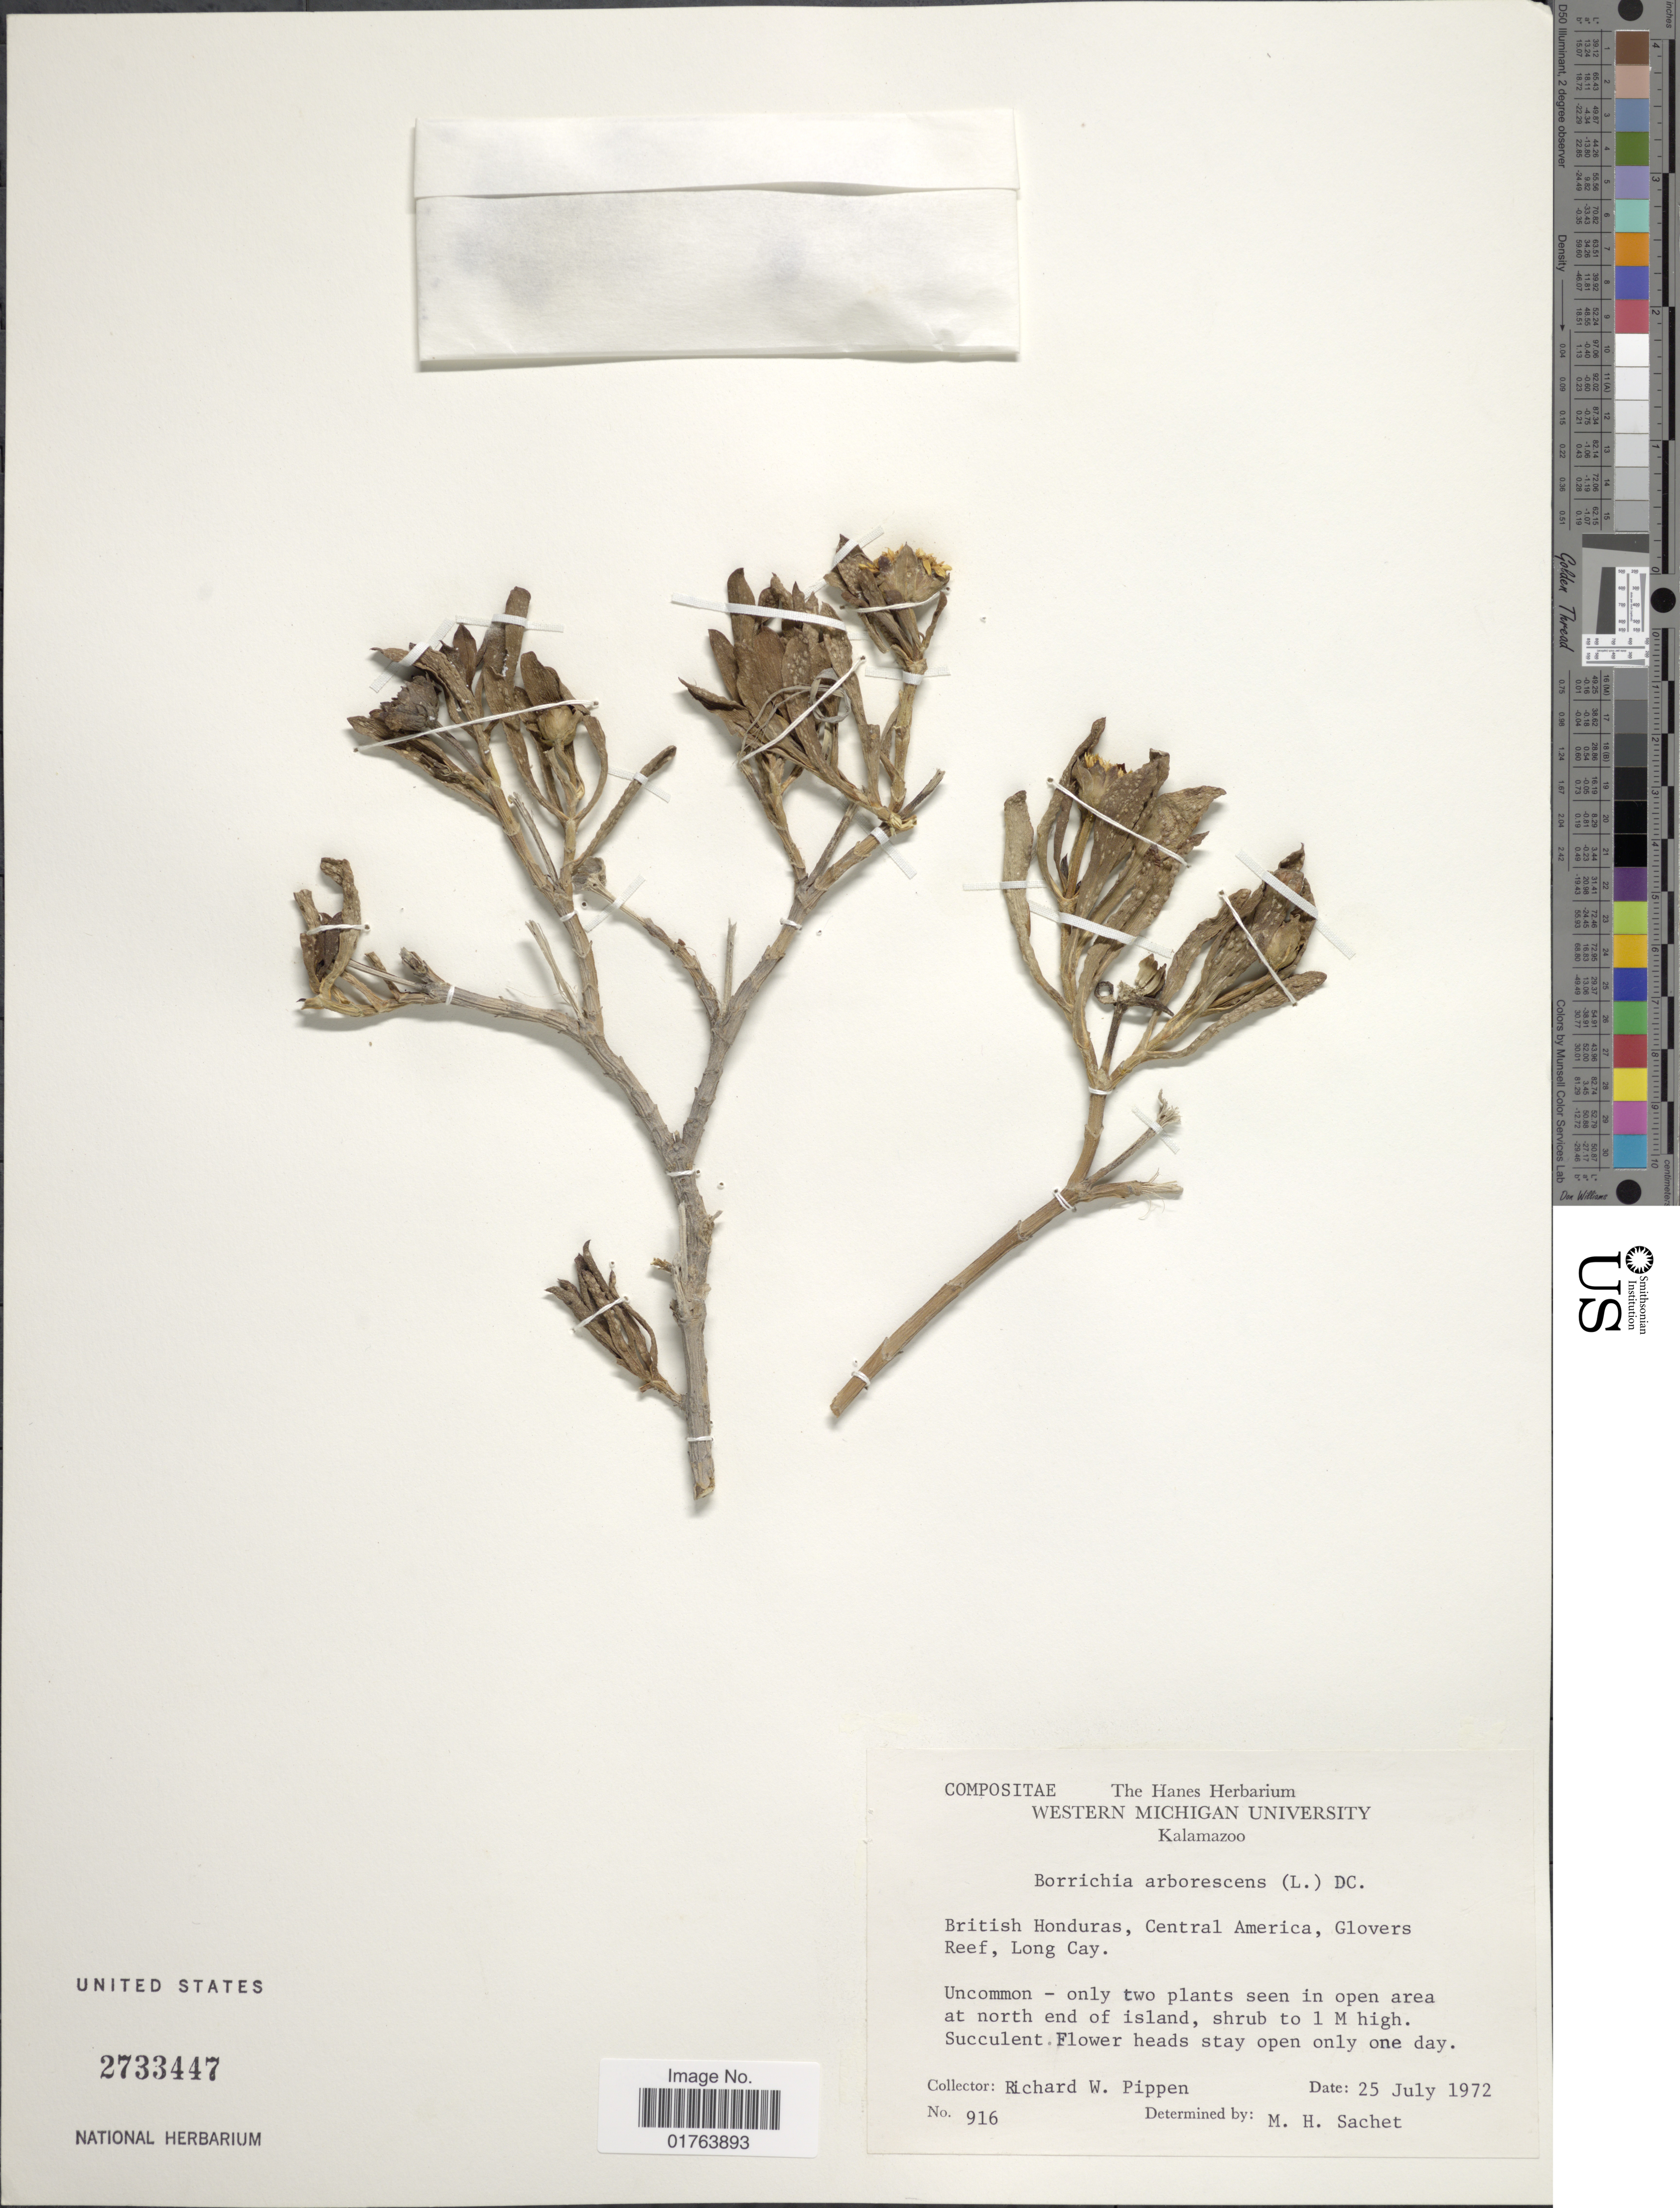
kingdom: Plantae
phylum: Tracheophyta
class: Magnoliopsida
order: Asterales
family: Asteraceae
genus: Borrichia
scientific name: Borrichia arborescens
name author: (L.) DC.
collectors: R. W. Pippen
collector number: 916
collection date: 1972-07-25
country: Belize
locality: British Honduras, Central America, Glovers Reef, Long Cay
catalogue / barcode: US 2733447